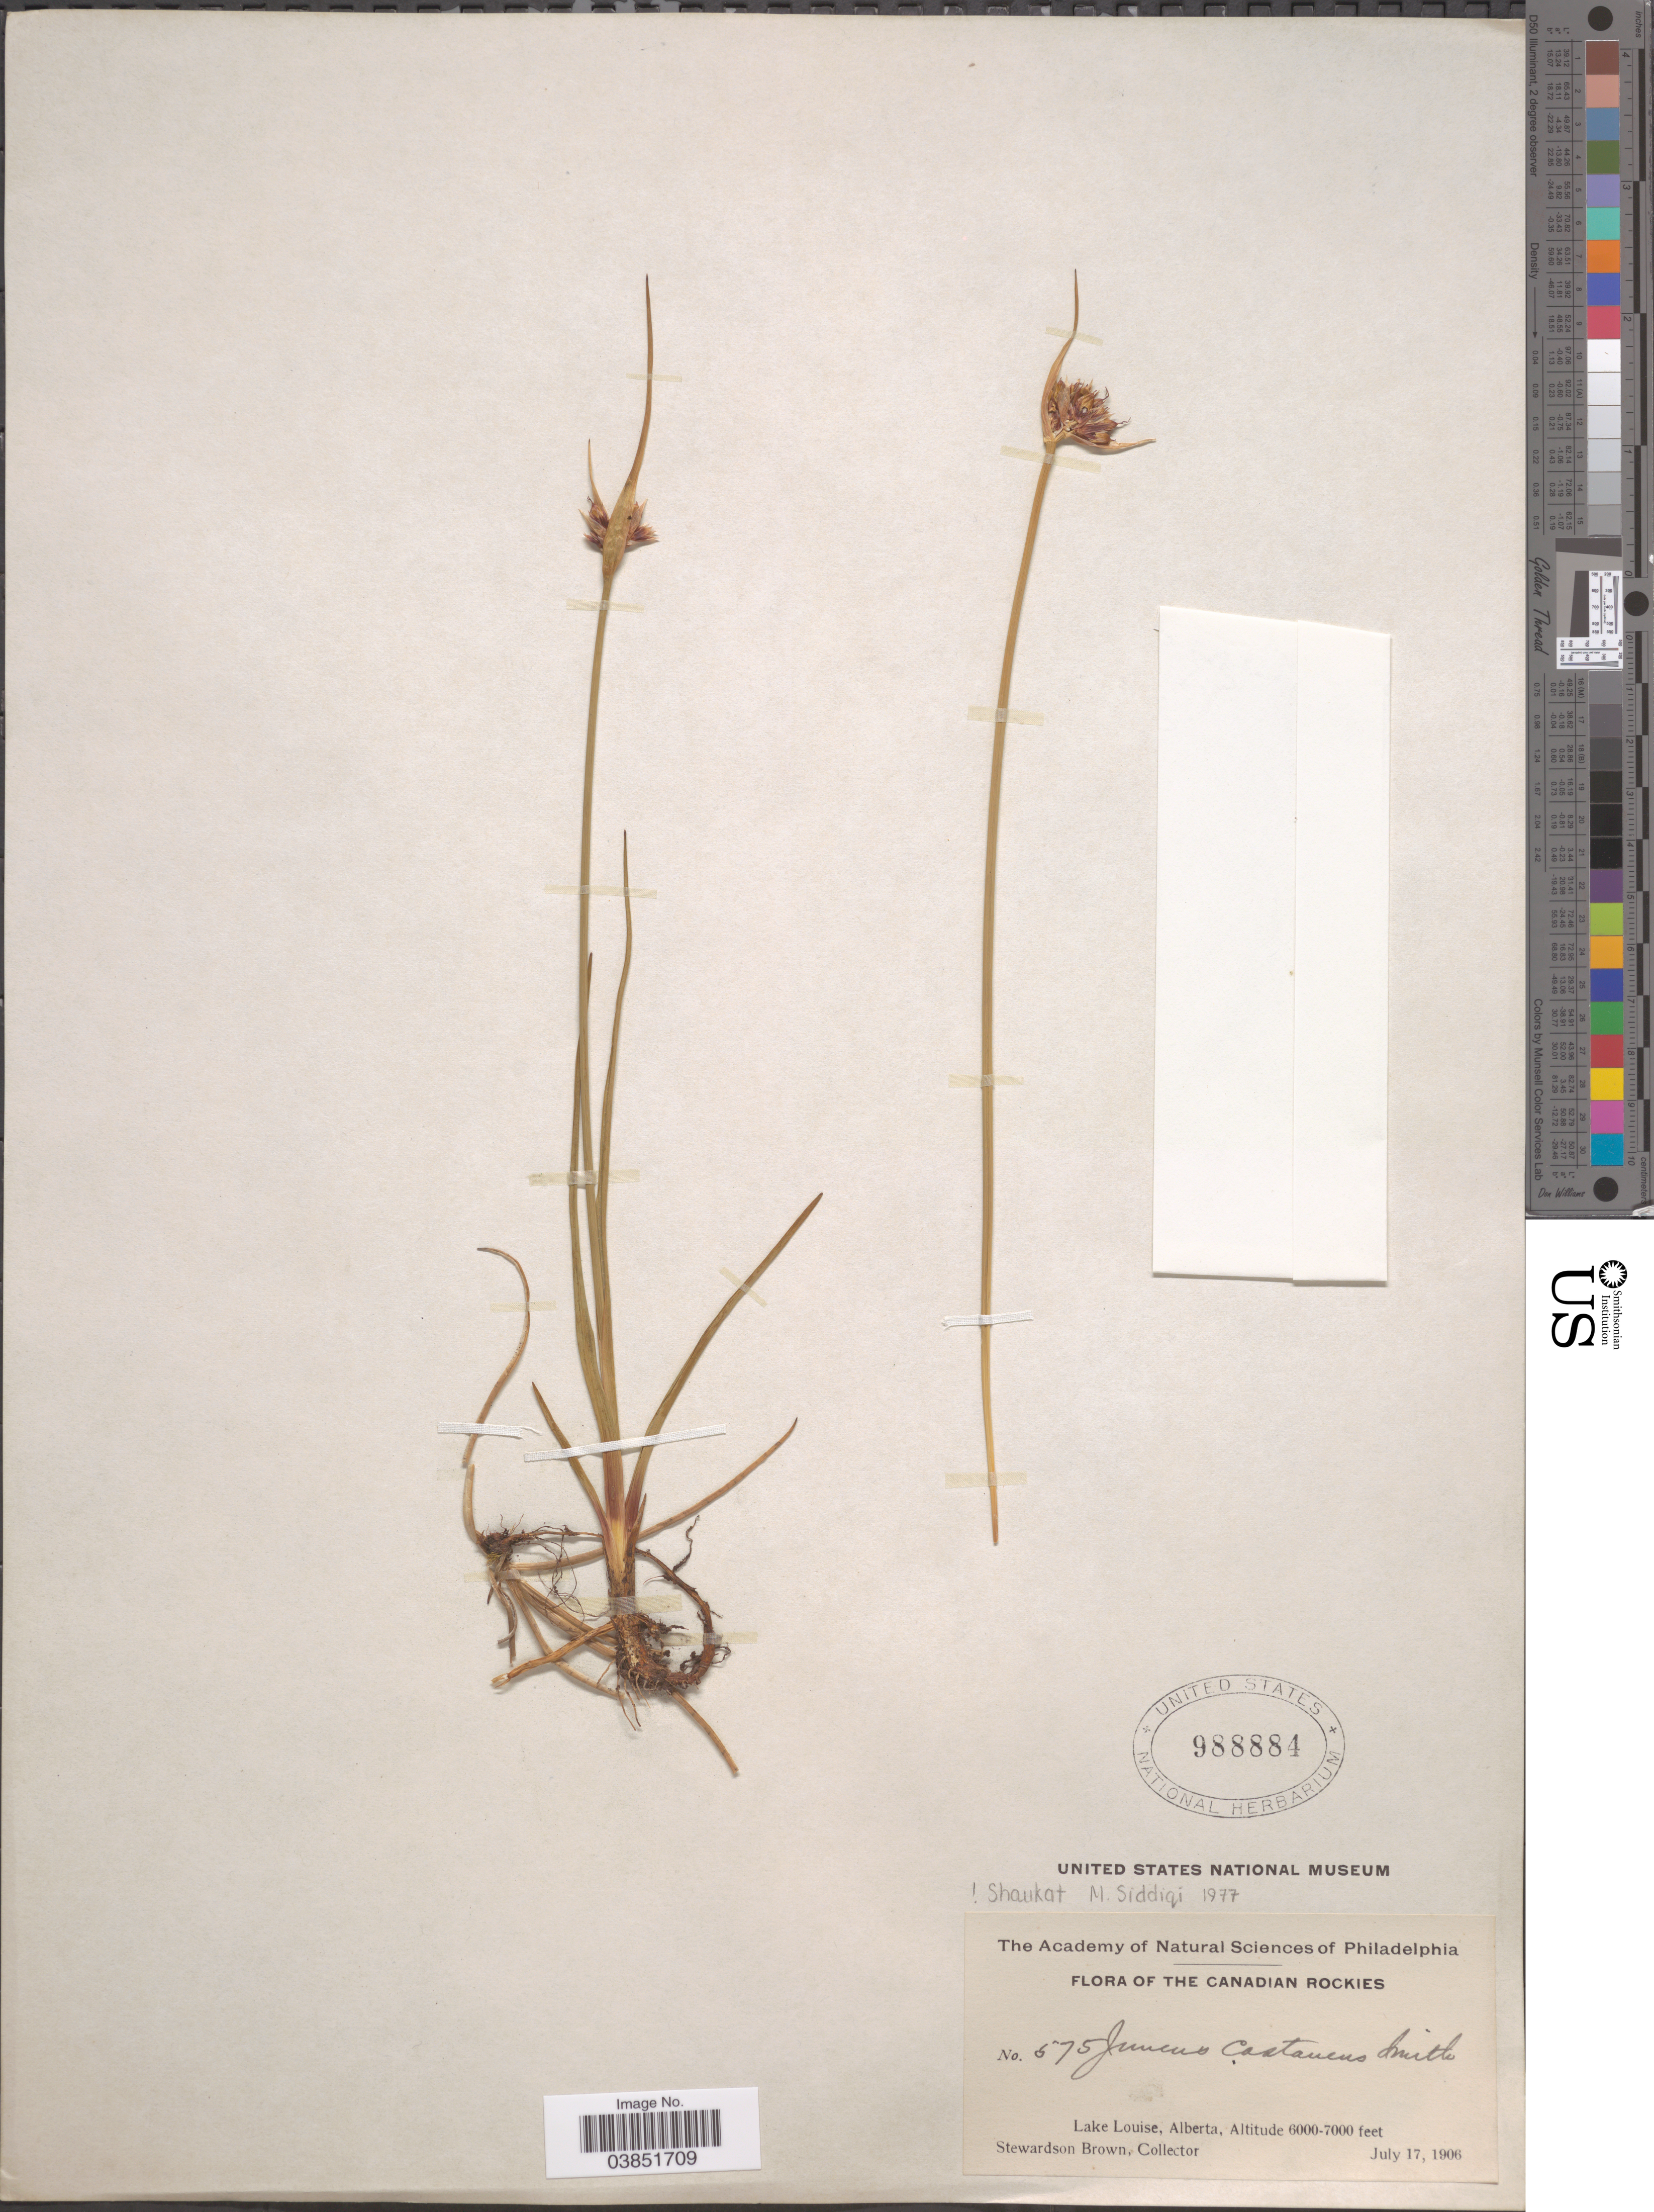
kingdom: Plantae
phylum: Tracheophyta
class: Liliopsida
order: Poales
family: Juncaceae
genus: Juncus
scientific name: Juncus castaneus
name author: Sm.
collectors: S. Brown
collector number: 575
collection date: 1906-07-17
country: Canada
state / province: Alberta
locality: The Canadian Rockies. Lake Louise.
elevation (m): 1829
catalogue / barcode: US 988884